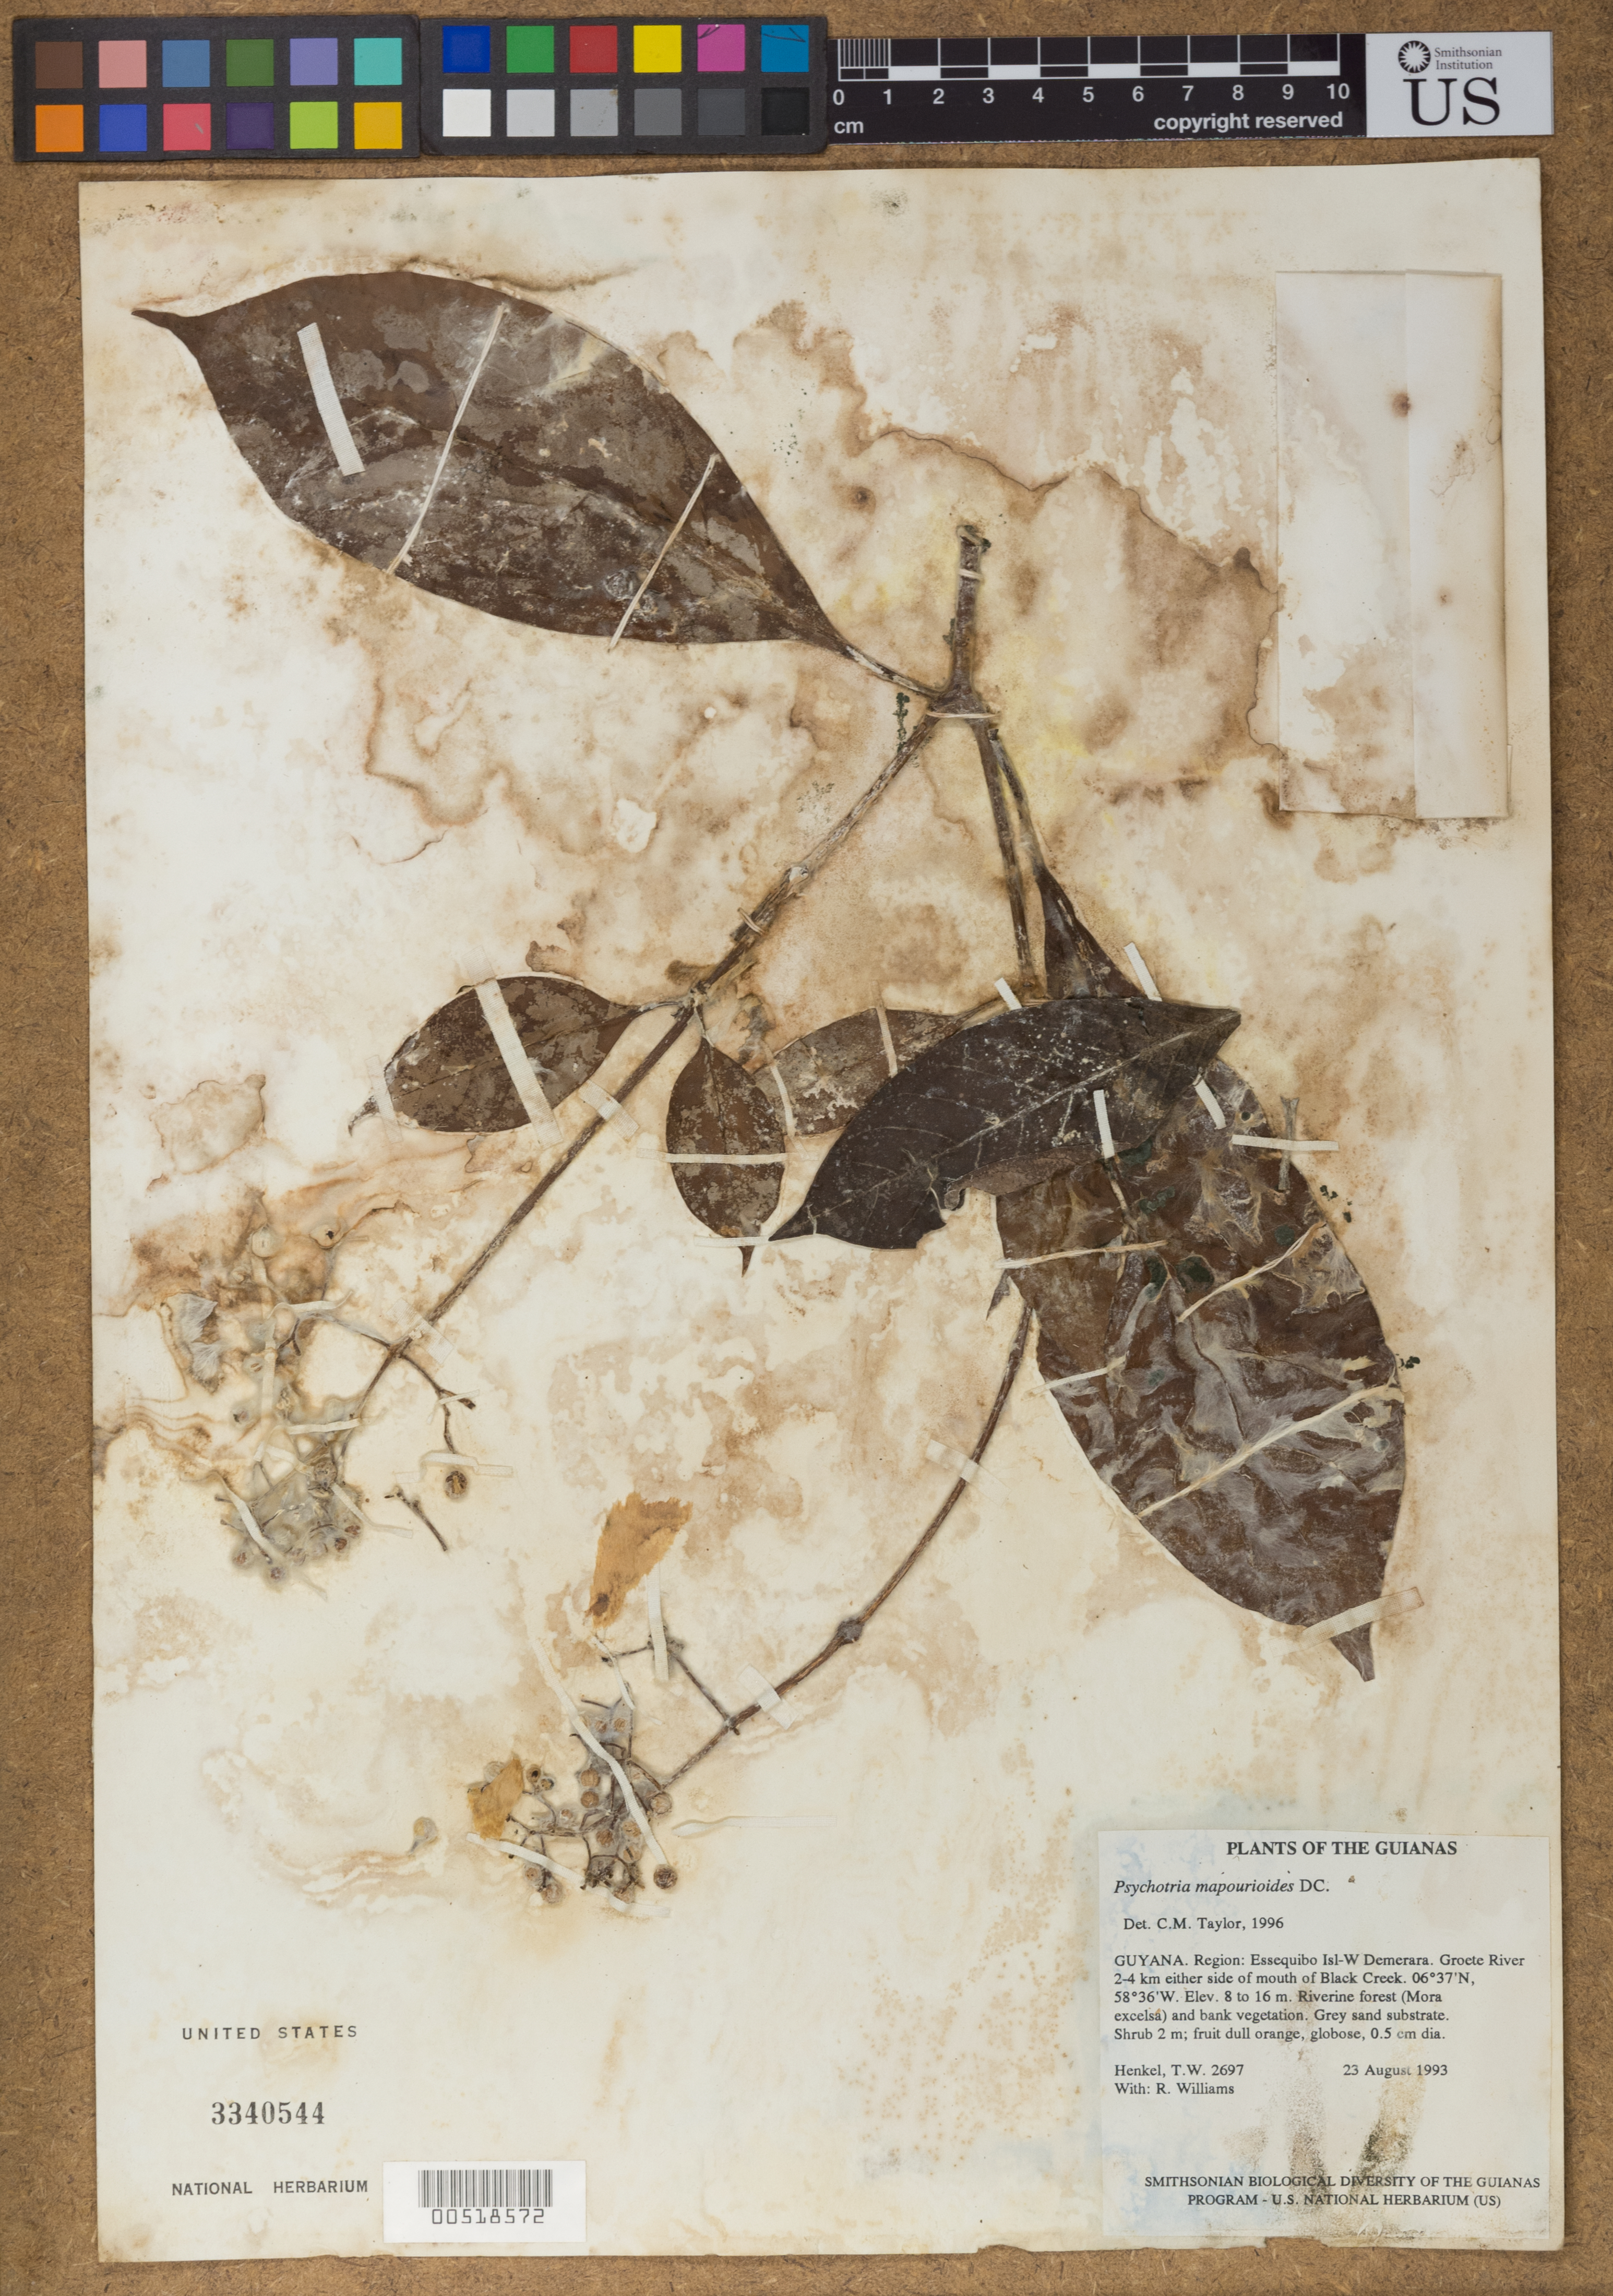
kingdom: Plantae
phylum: Tracheophyta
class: Magnoliopsida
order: Gentianales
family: Rubiaceae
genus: Psychotria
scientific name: Psychotria mapourioides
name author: DC.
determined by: Taylor, Charlotte M.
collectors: T. Henkel & R. Williams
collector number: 2697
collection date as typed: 23 August 1993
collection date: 1993-08-23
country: Guyana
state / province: Essequibo Isl-W. Demerara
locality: Groete River 2-4 km either side of mouth of Black Creek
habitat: Riverine forest (Mora excelsa) and bank vegetation. Grey sand substrate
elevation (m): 8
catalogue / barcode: US 3340544